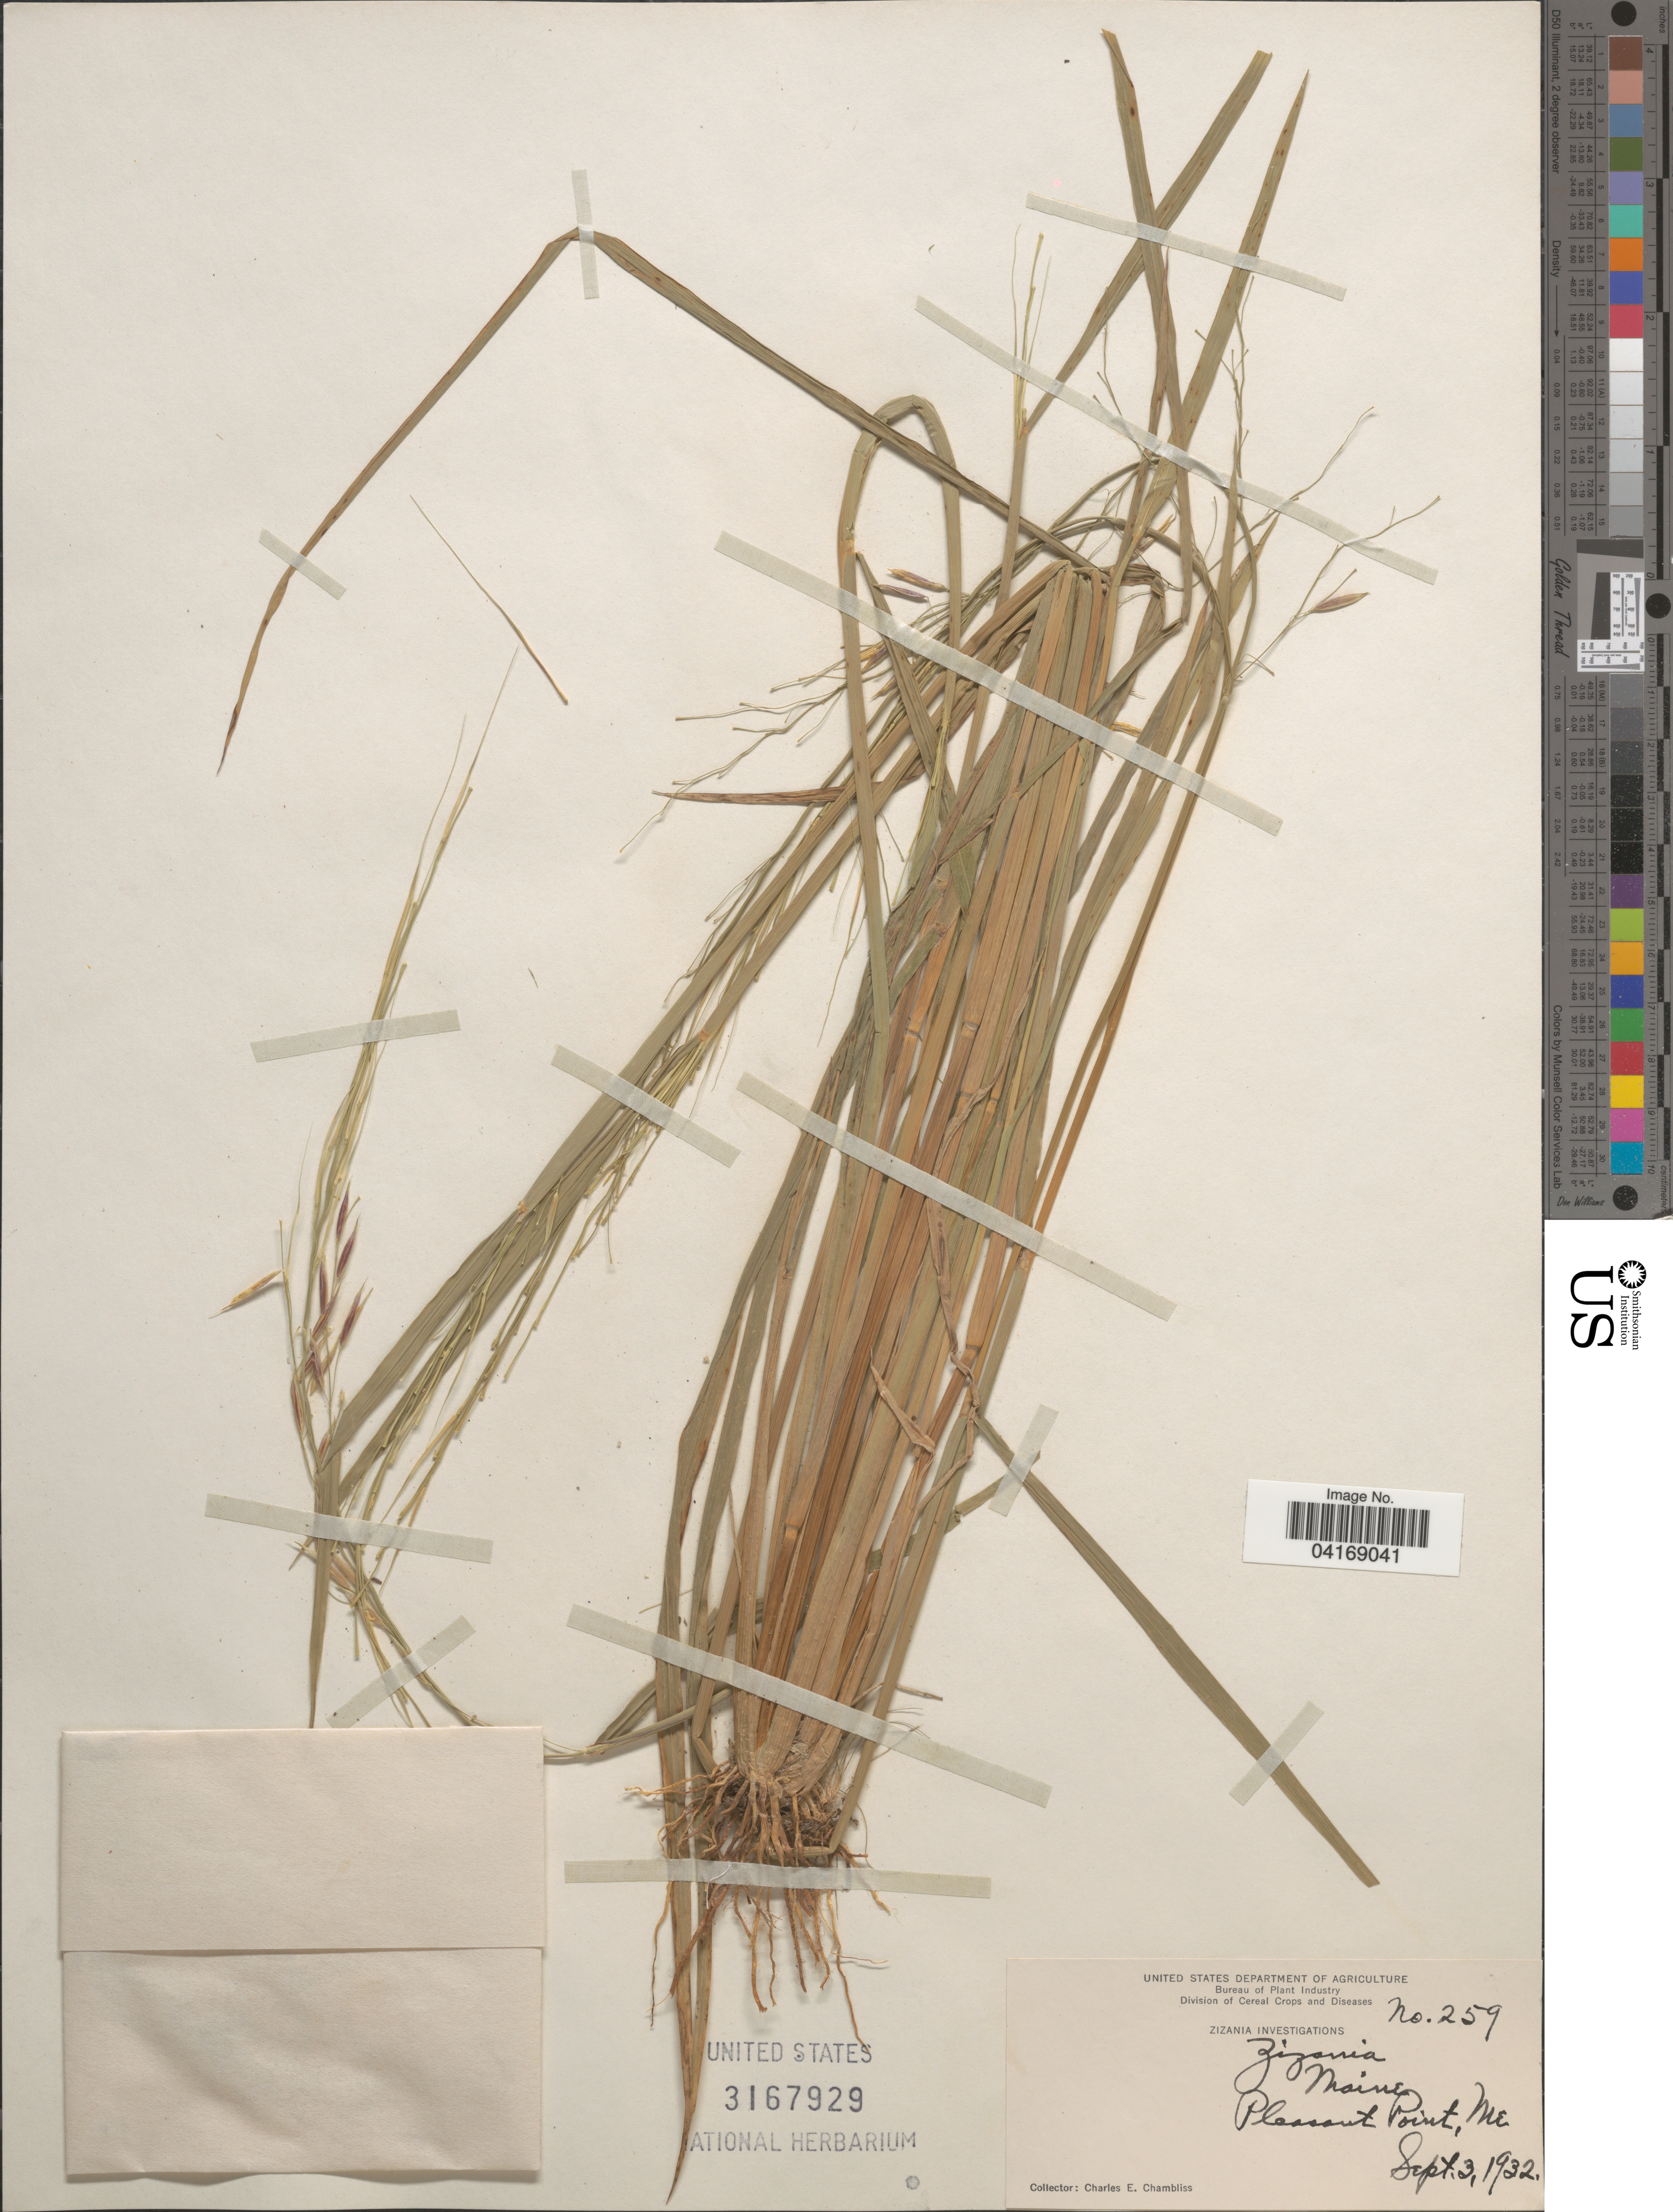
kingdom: Plantae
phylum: Tracheophyta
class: Liliopsida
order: Poales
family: Poaceae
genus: Zizania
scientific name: Zizania sp.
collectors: C. Chambliss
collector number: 259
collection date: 1932-09-03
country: United States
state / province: Maine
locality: Pleasant Point.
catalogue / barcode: US 3167929